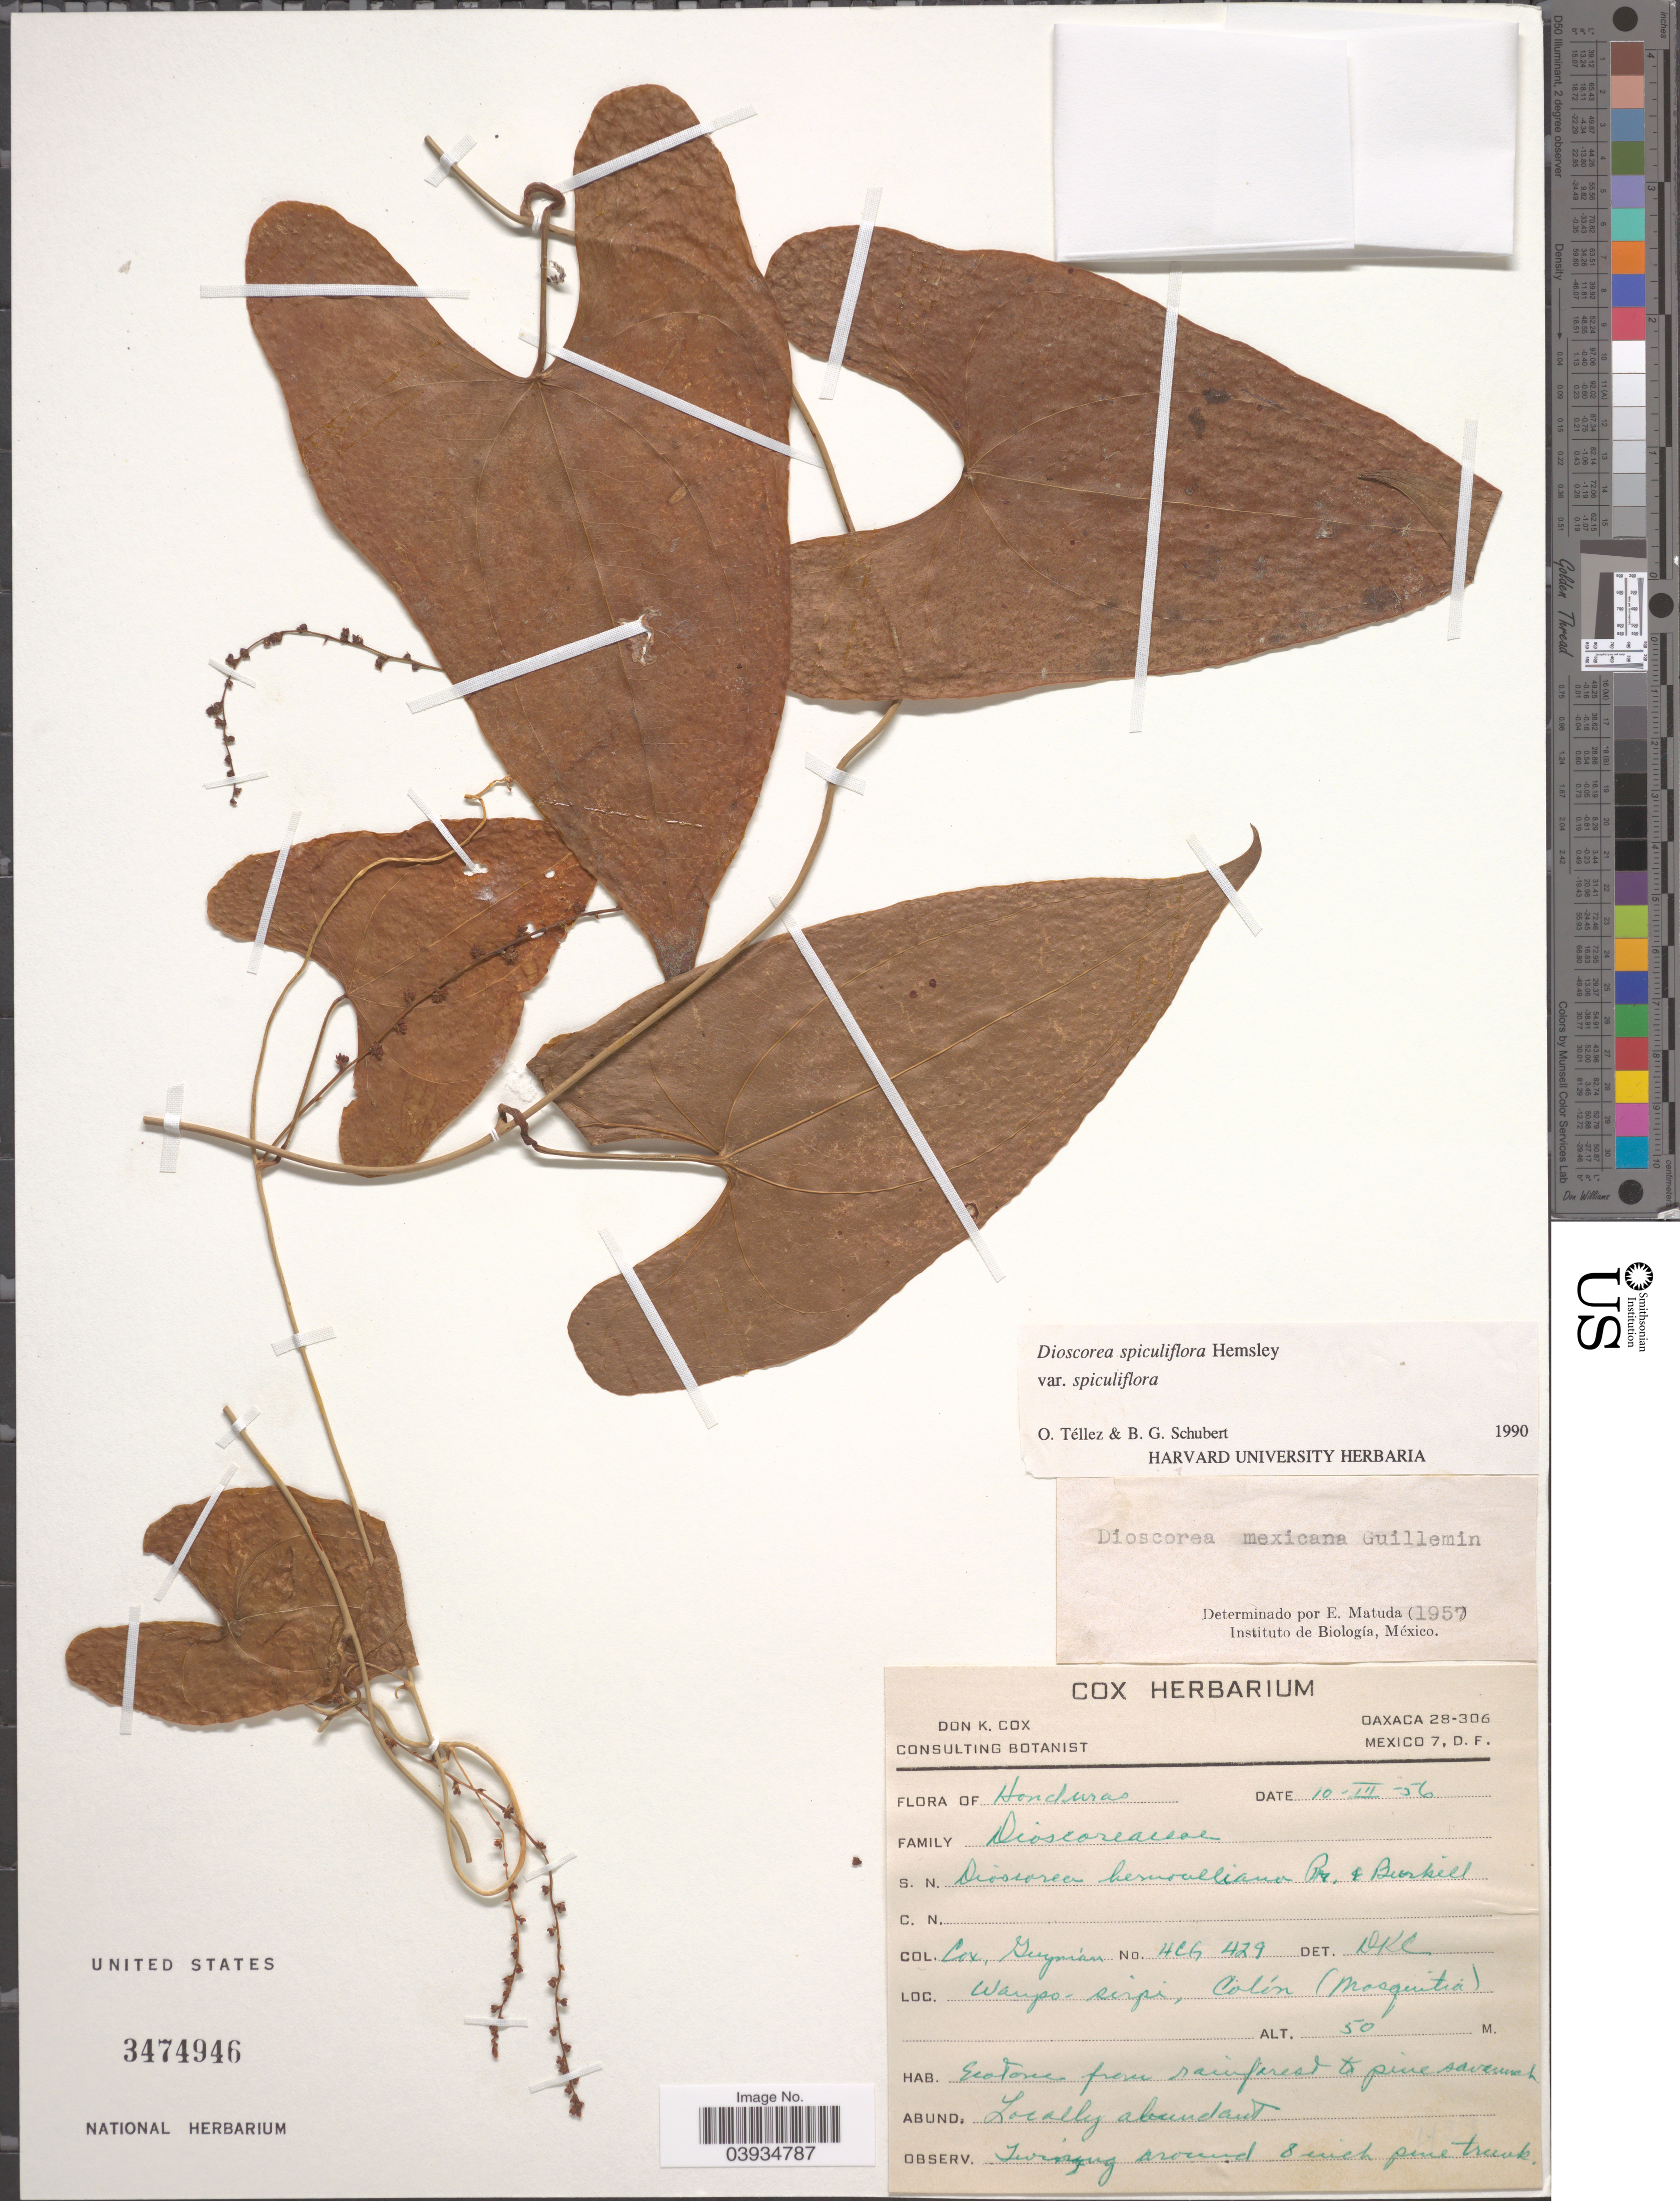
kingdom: Plantae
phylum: Tracheophyta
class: Liliopsida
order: Dioscoreales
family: Dioscoreaceae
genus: Dioscorea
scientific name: Dioscorea spiculiflora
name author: Hemsl.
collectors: D. Cox & -. Guzmán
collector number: HCG429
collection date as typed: Transcribed d/m/y: 10/3/56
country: Honduras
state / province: Colon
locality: Wampo-sirpi,(Mosquitia).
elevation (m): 50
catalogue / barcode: US 3474946